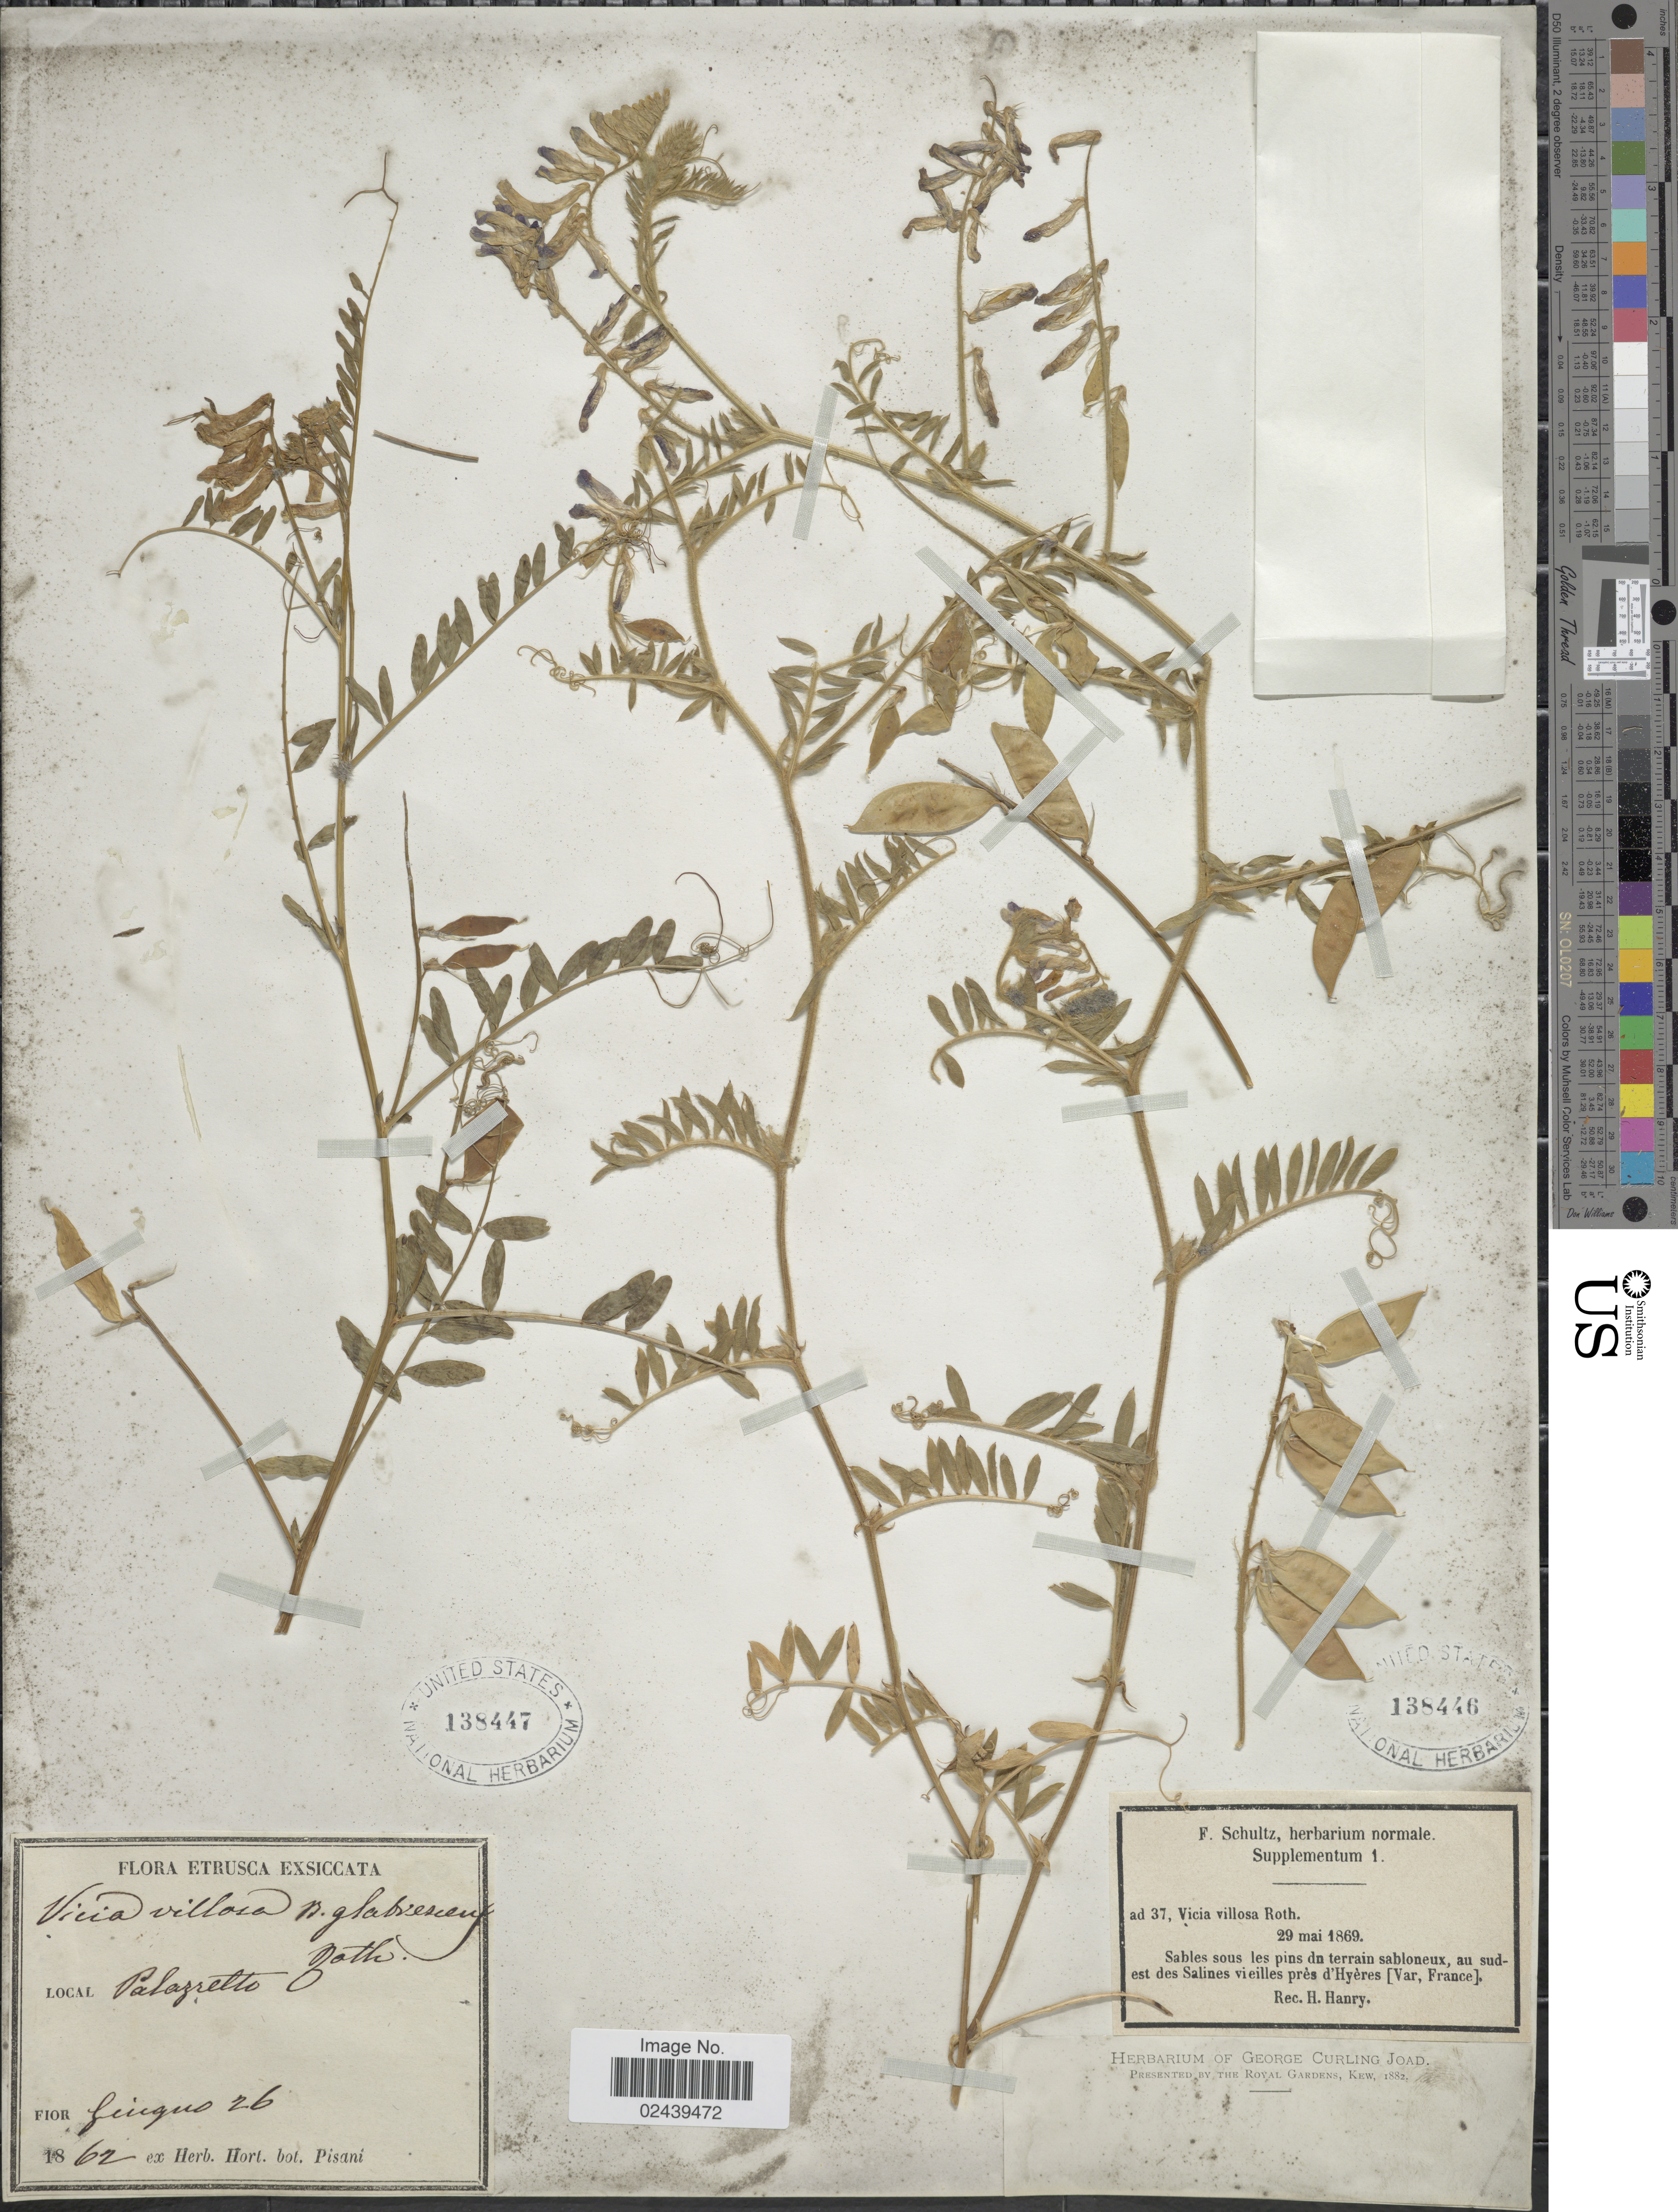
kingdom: Plantae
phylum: Tracheophyta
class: Magnoliopsida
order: Fabales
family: Fabaceae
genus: Vicia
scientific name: Vicia villosa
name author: Roth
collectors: H. Hanry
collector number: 37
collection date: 1869-05-29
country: France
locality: Sables sous les pins dn terrain sabloneux, au sudest des Salines vieilles pres d'Hyeres (Var, France)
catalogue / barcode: US 138446-2